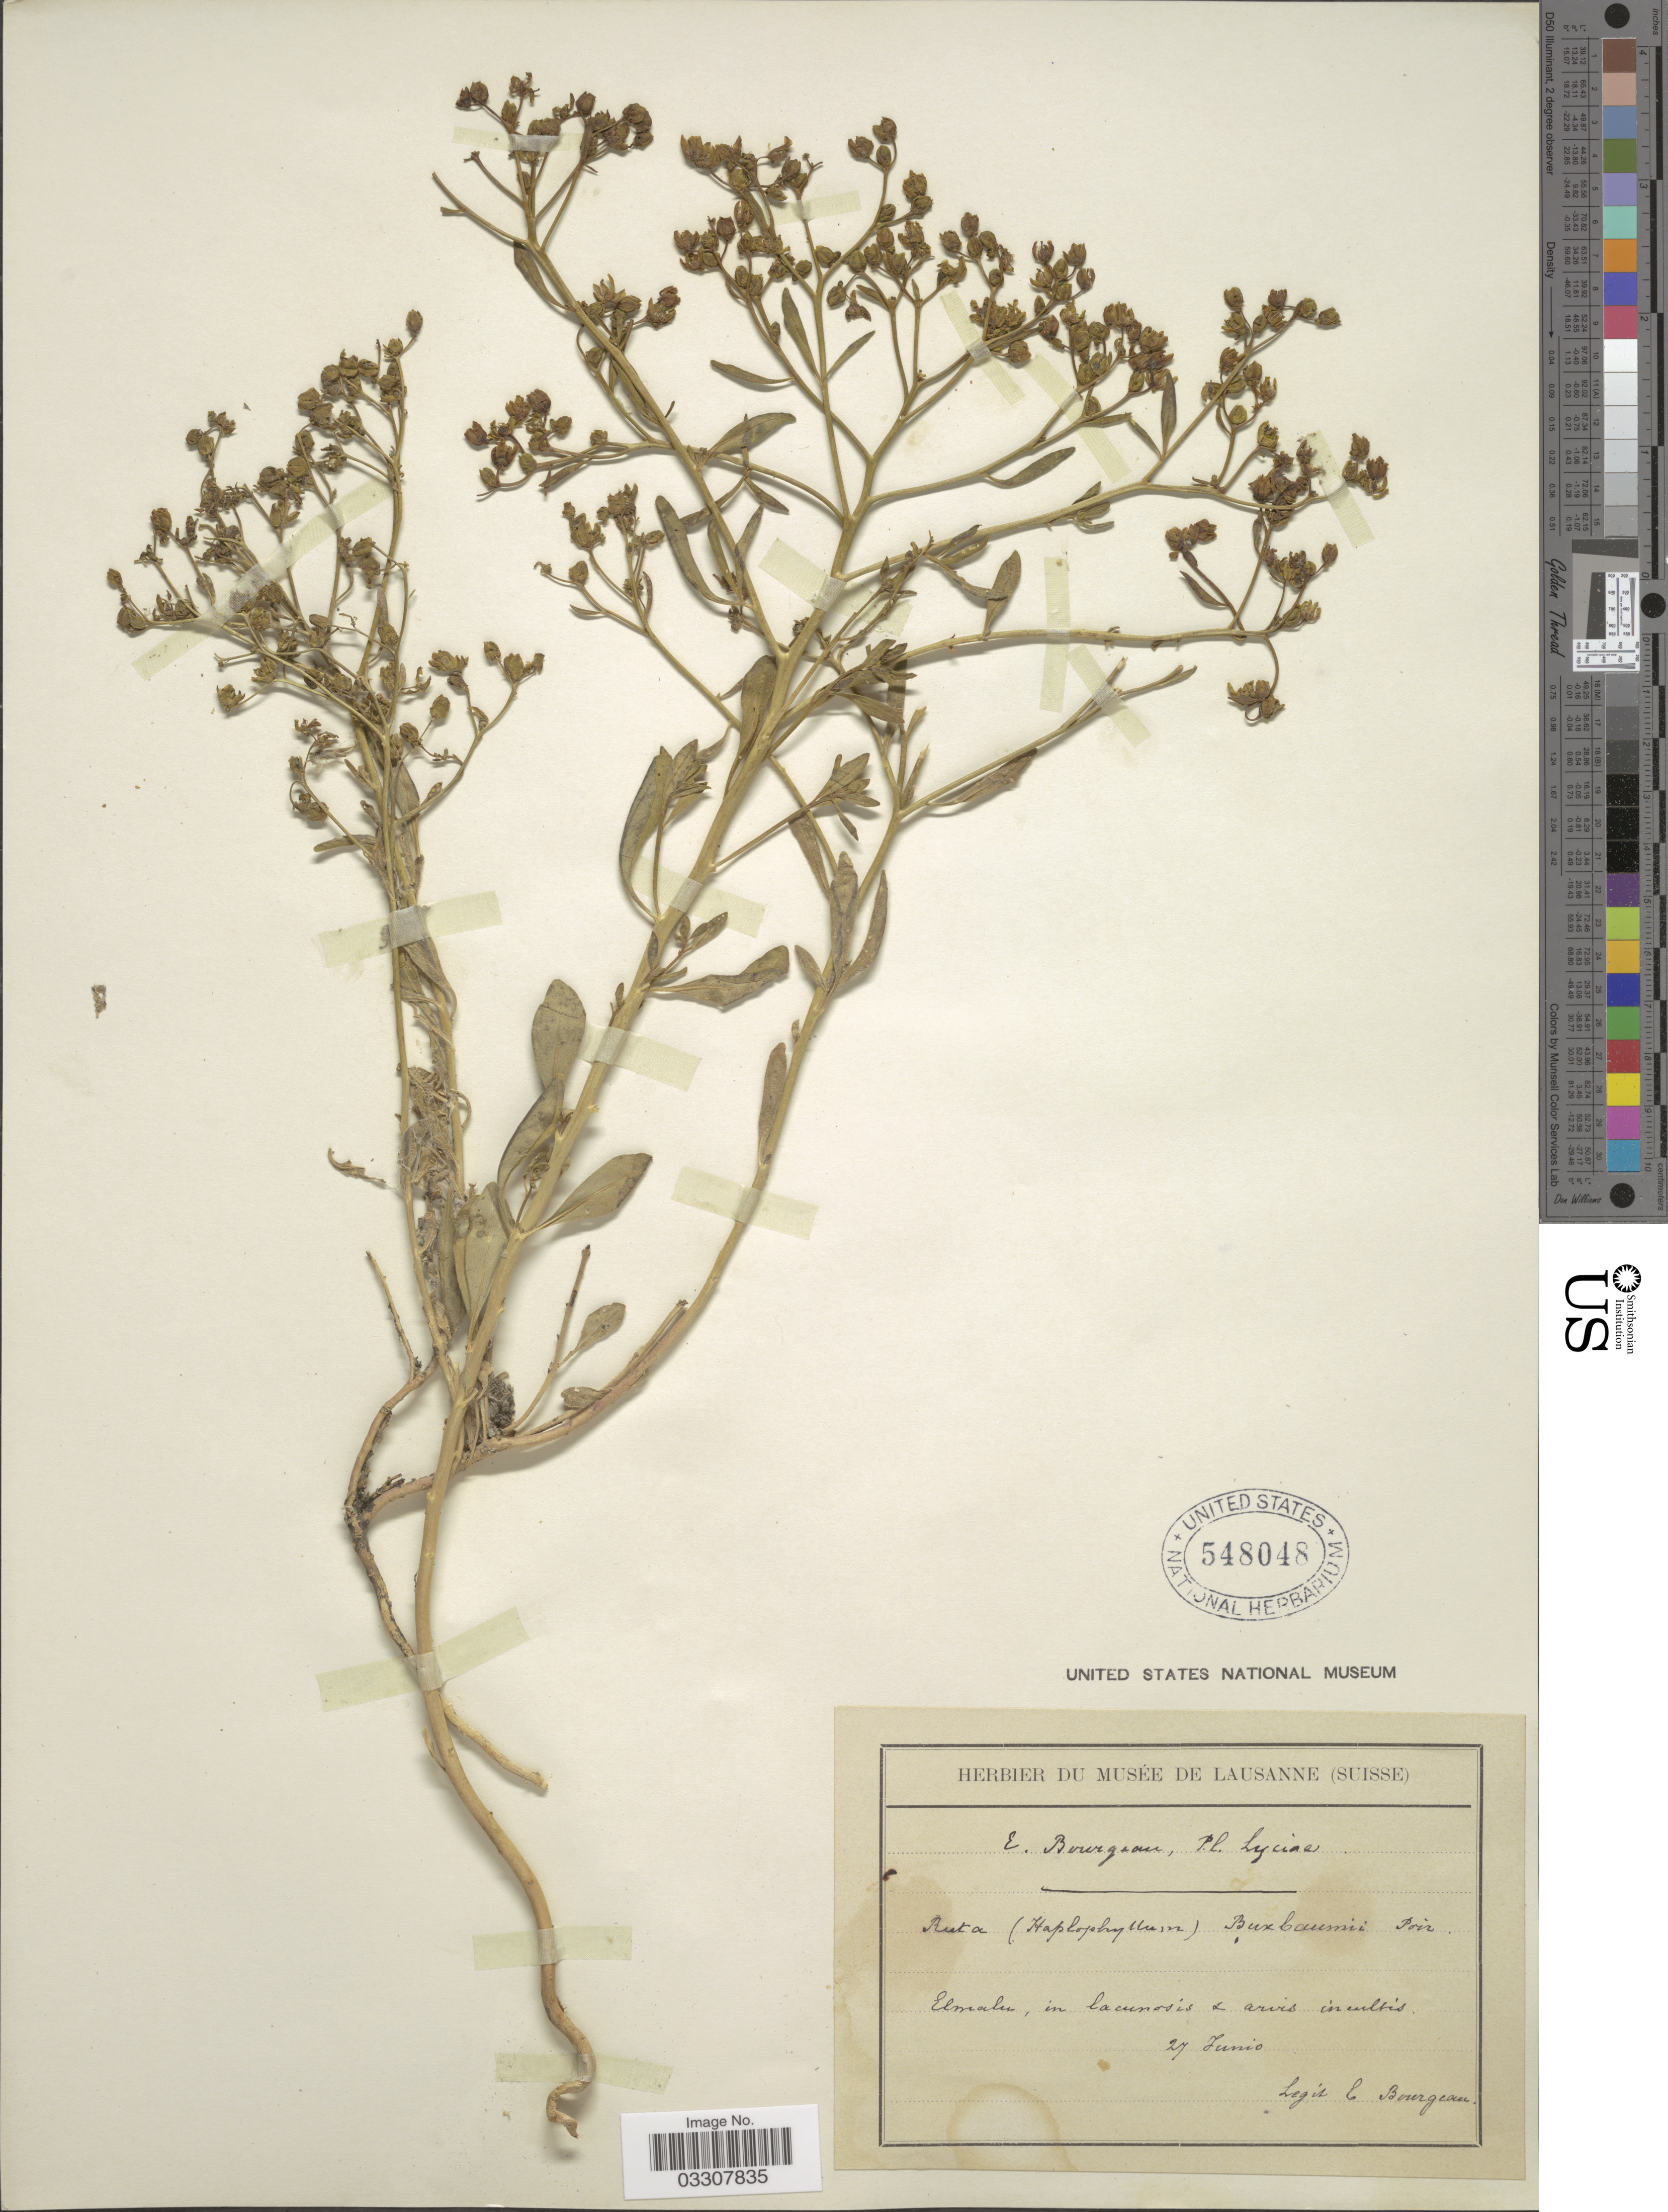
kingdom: Plantae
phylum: Tracheophyta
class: Magnoliopsida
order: Sapindales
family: Rutaceae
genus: Haplophyllum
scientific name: Haplophyllum buxbaumii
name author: (Poir.) G. Don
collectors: E. Bourgeau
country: Turkey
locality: Lyciæ. Elmalu.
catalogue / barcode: US 548048